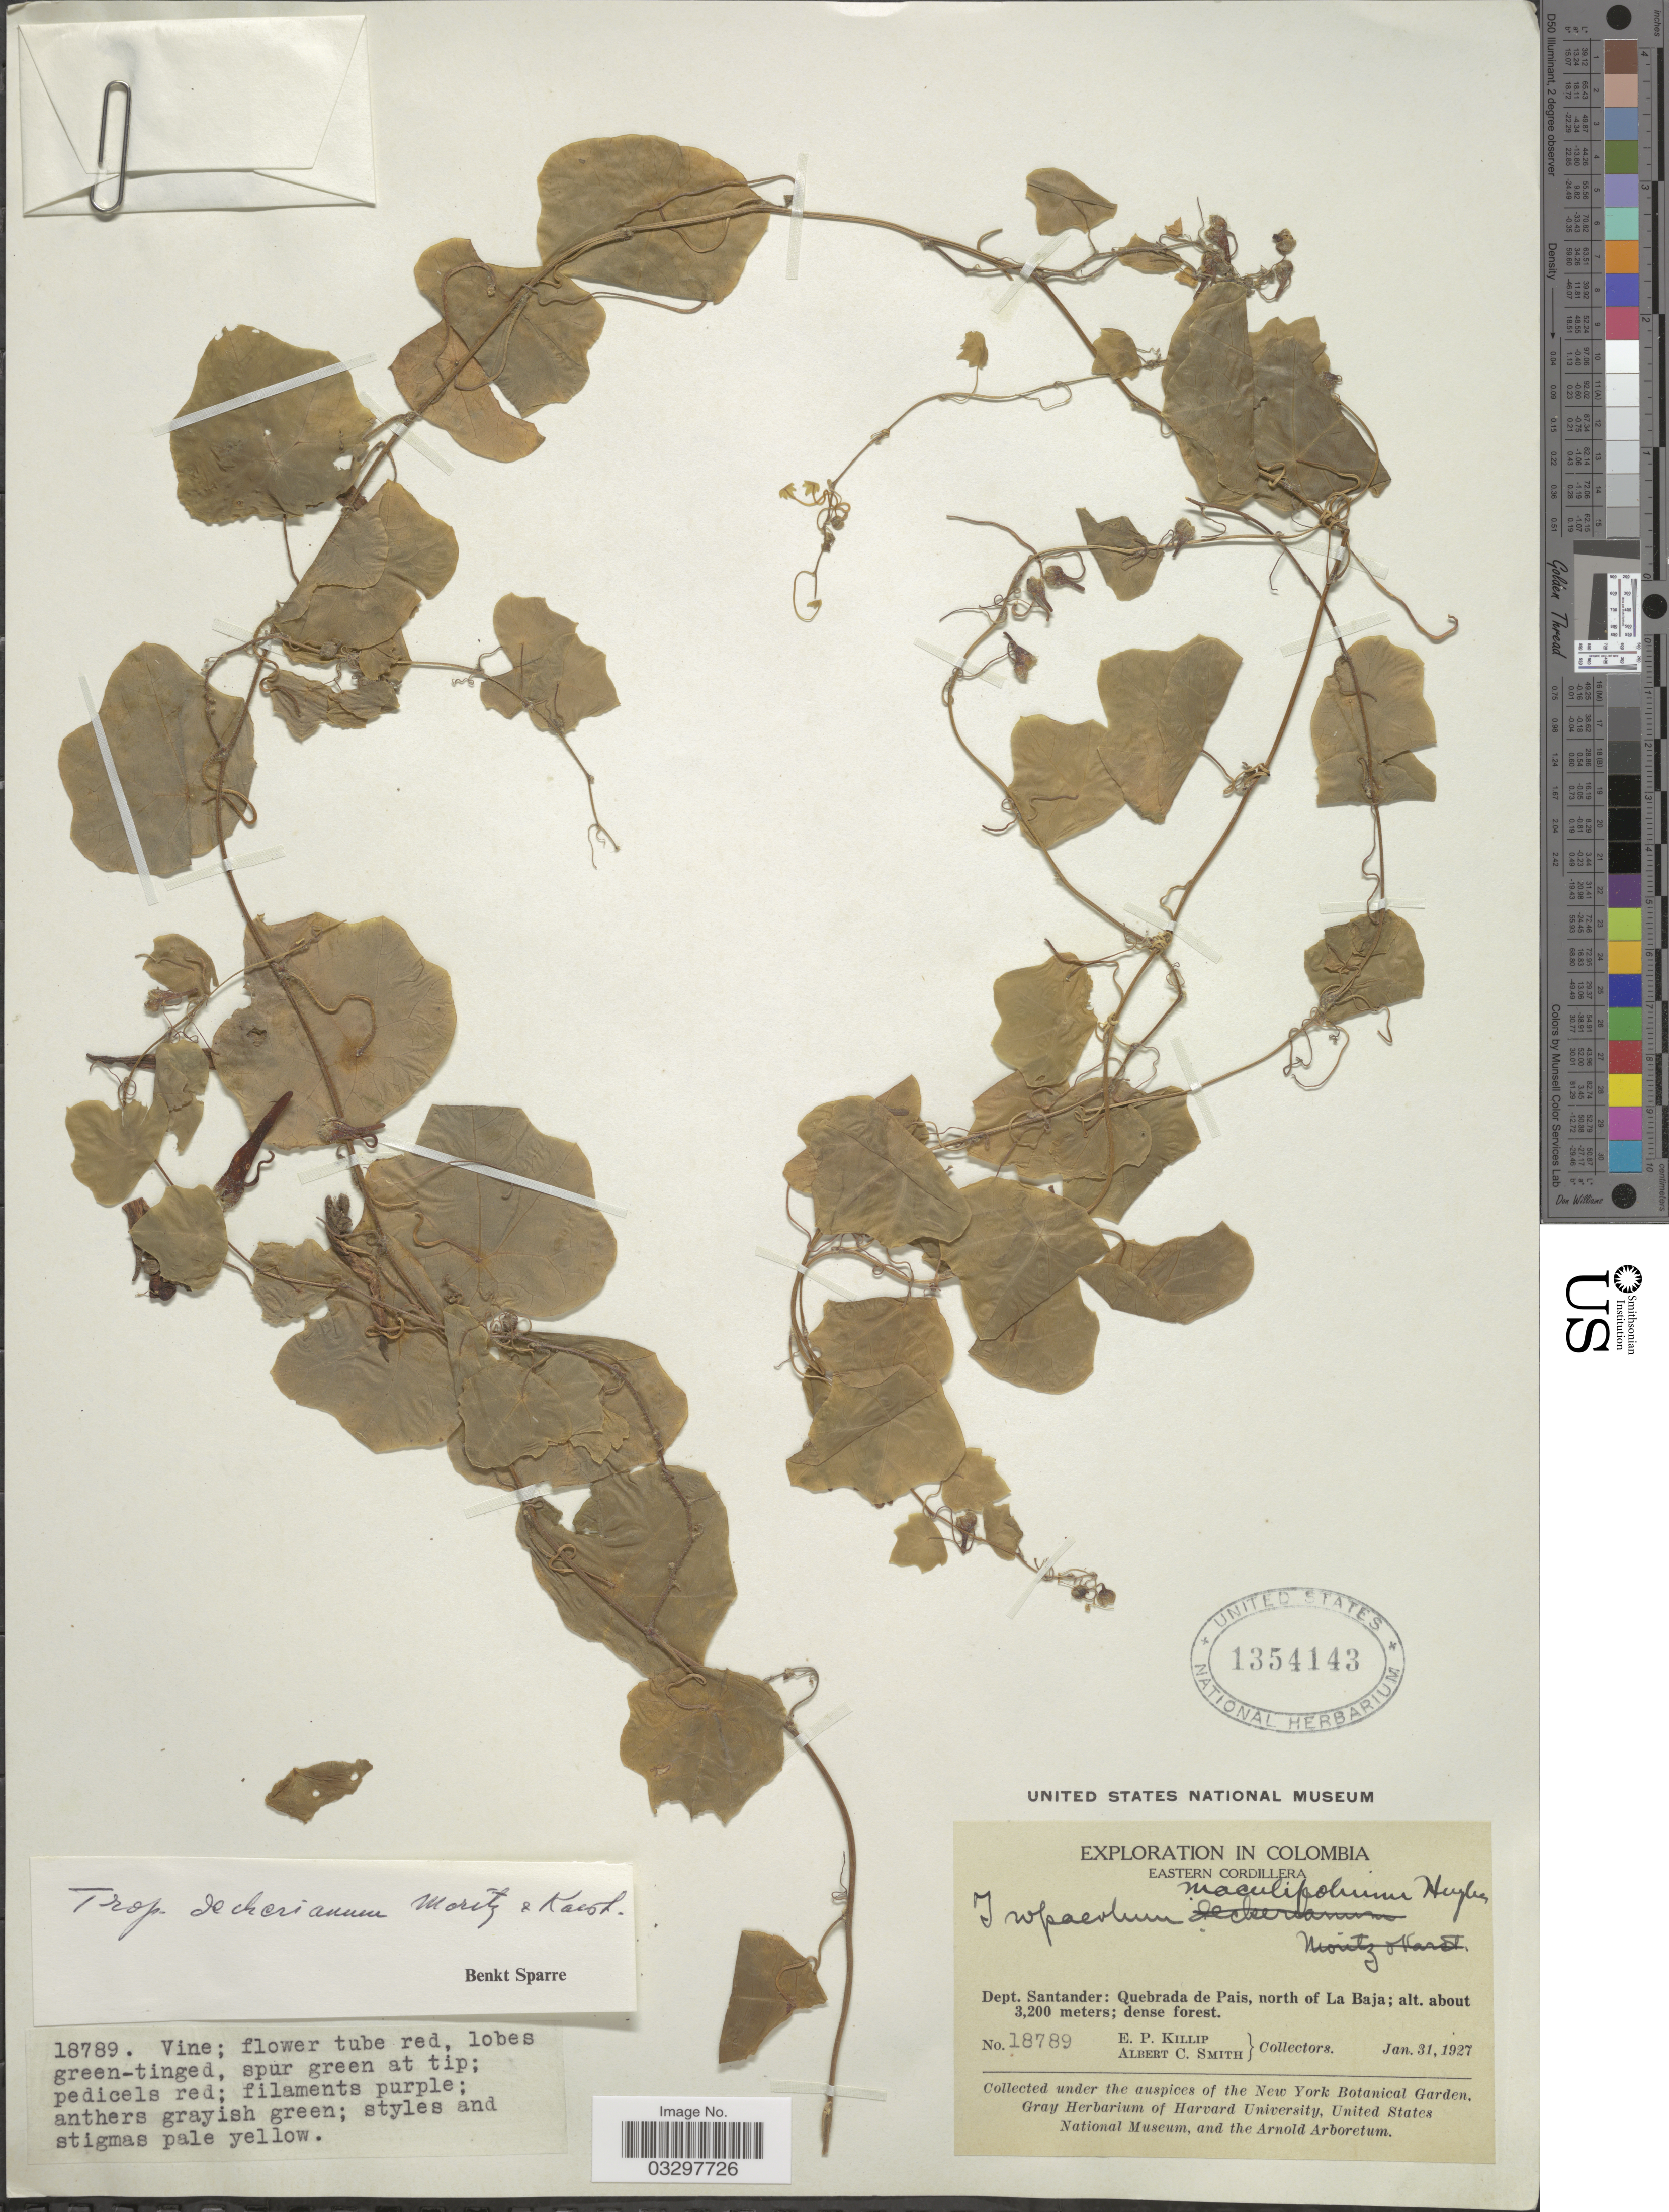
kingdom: Plantae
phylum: Tracheophyta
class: Magnoliopsida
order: Brassicales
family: Tropaeolaceae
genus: Tropaeolum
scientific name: Tropaeolum deckerianum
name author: Moritz & H. Karst.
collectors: E. P. Killip & A. C. Smith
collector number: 18789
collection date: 1927-01-31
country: Colombia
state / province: Santander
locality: Eastern Cordillera. Dept. Santander: Quebrada de Pais, north of La Baja.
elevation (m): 3200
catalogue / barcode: US 1354143